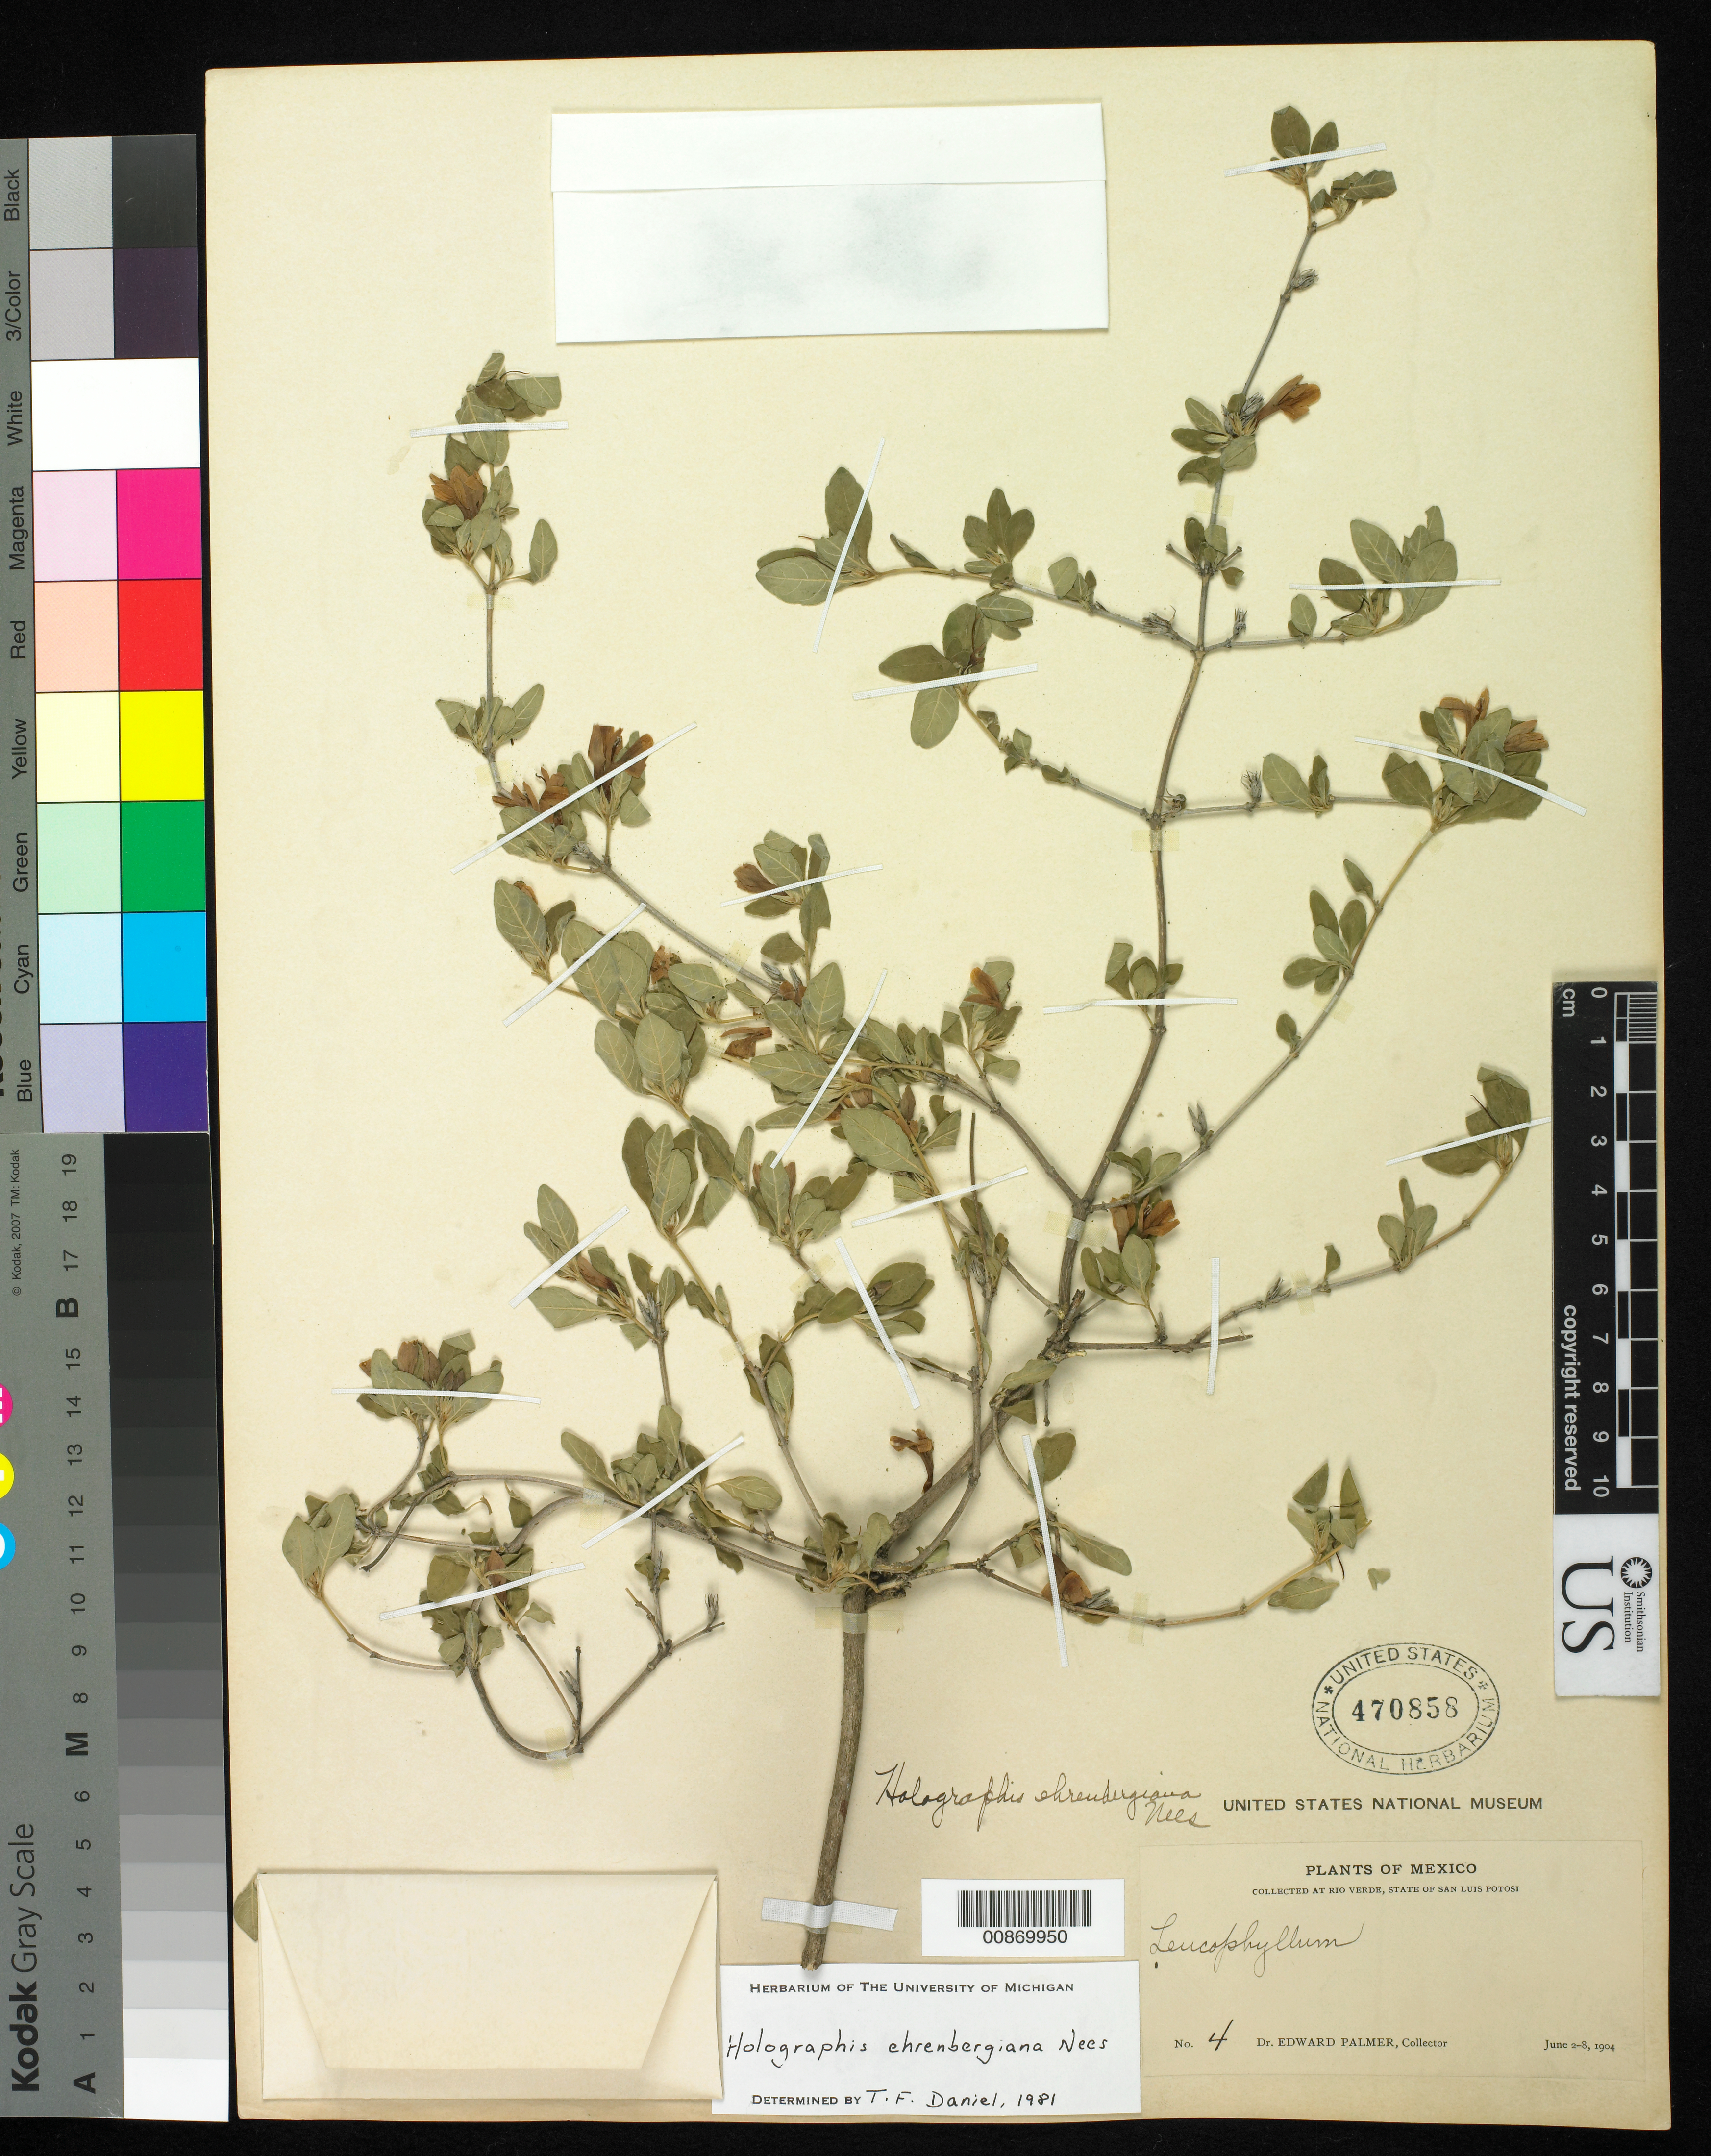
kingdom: Plantae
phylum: Tracheophyta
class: Magnoliopsida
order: Lamiales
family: Acanthaceae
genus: Holographis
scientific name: Holographis ehrenbergiana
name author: Nees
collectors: E. Palmer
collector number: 4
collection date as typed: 02 Jun 1904 to 08 Jun 1904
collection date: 1904-06-02/1904-06-08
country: Mexico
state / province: San Luis Potosí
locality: Río Verde, San Luis Potosí.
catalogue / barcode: US 470858